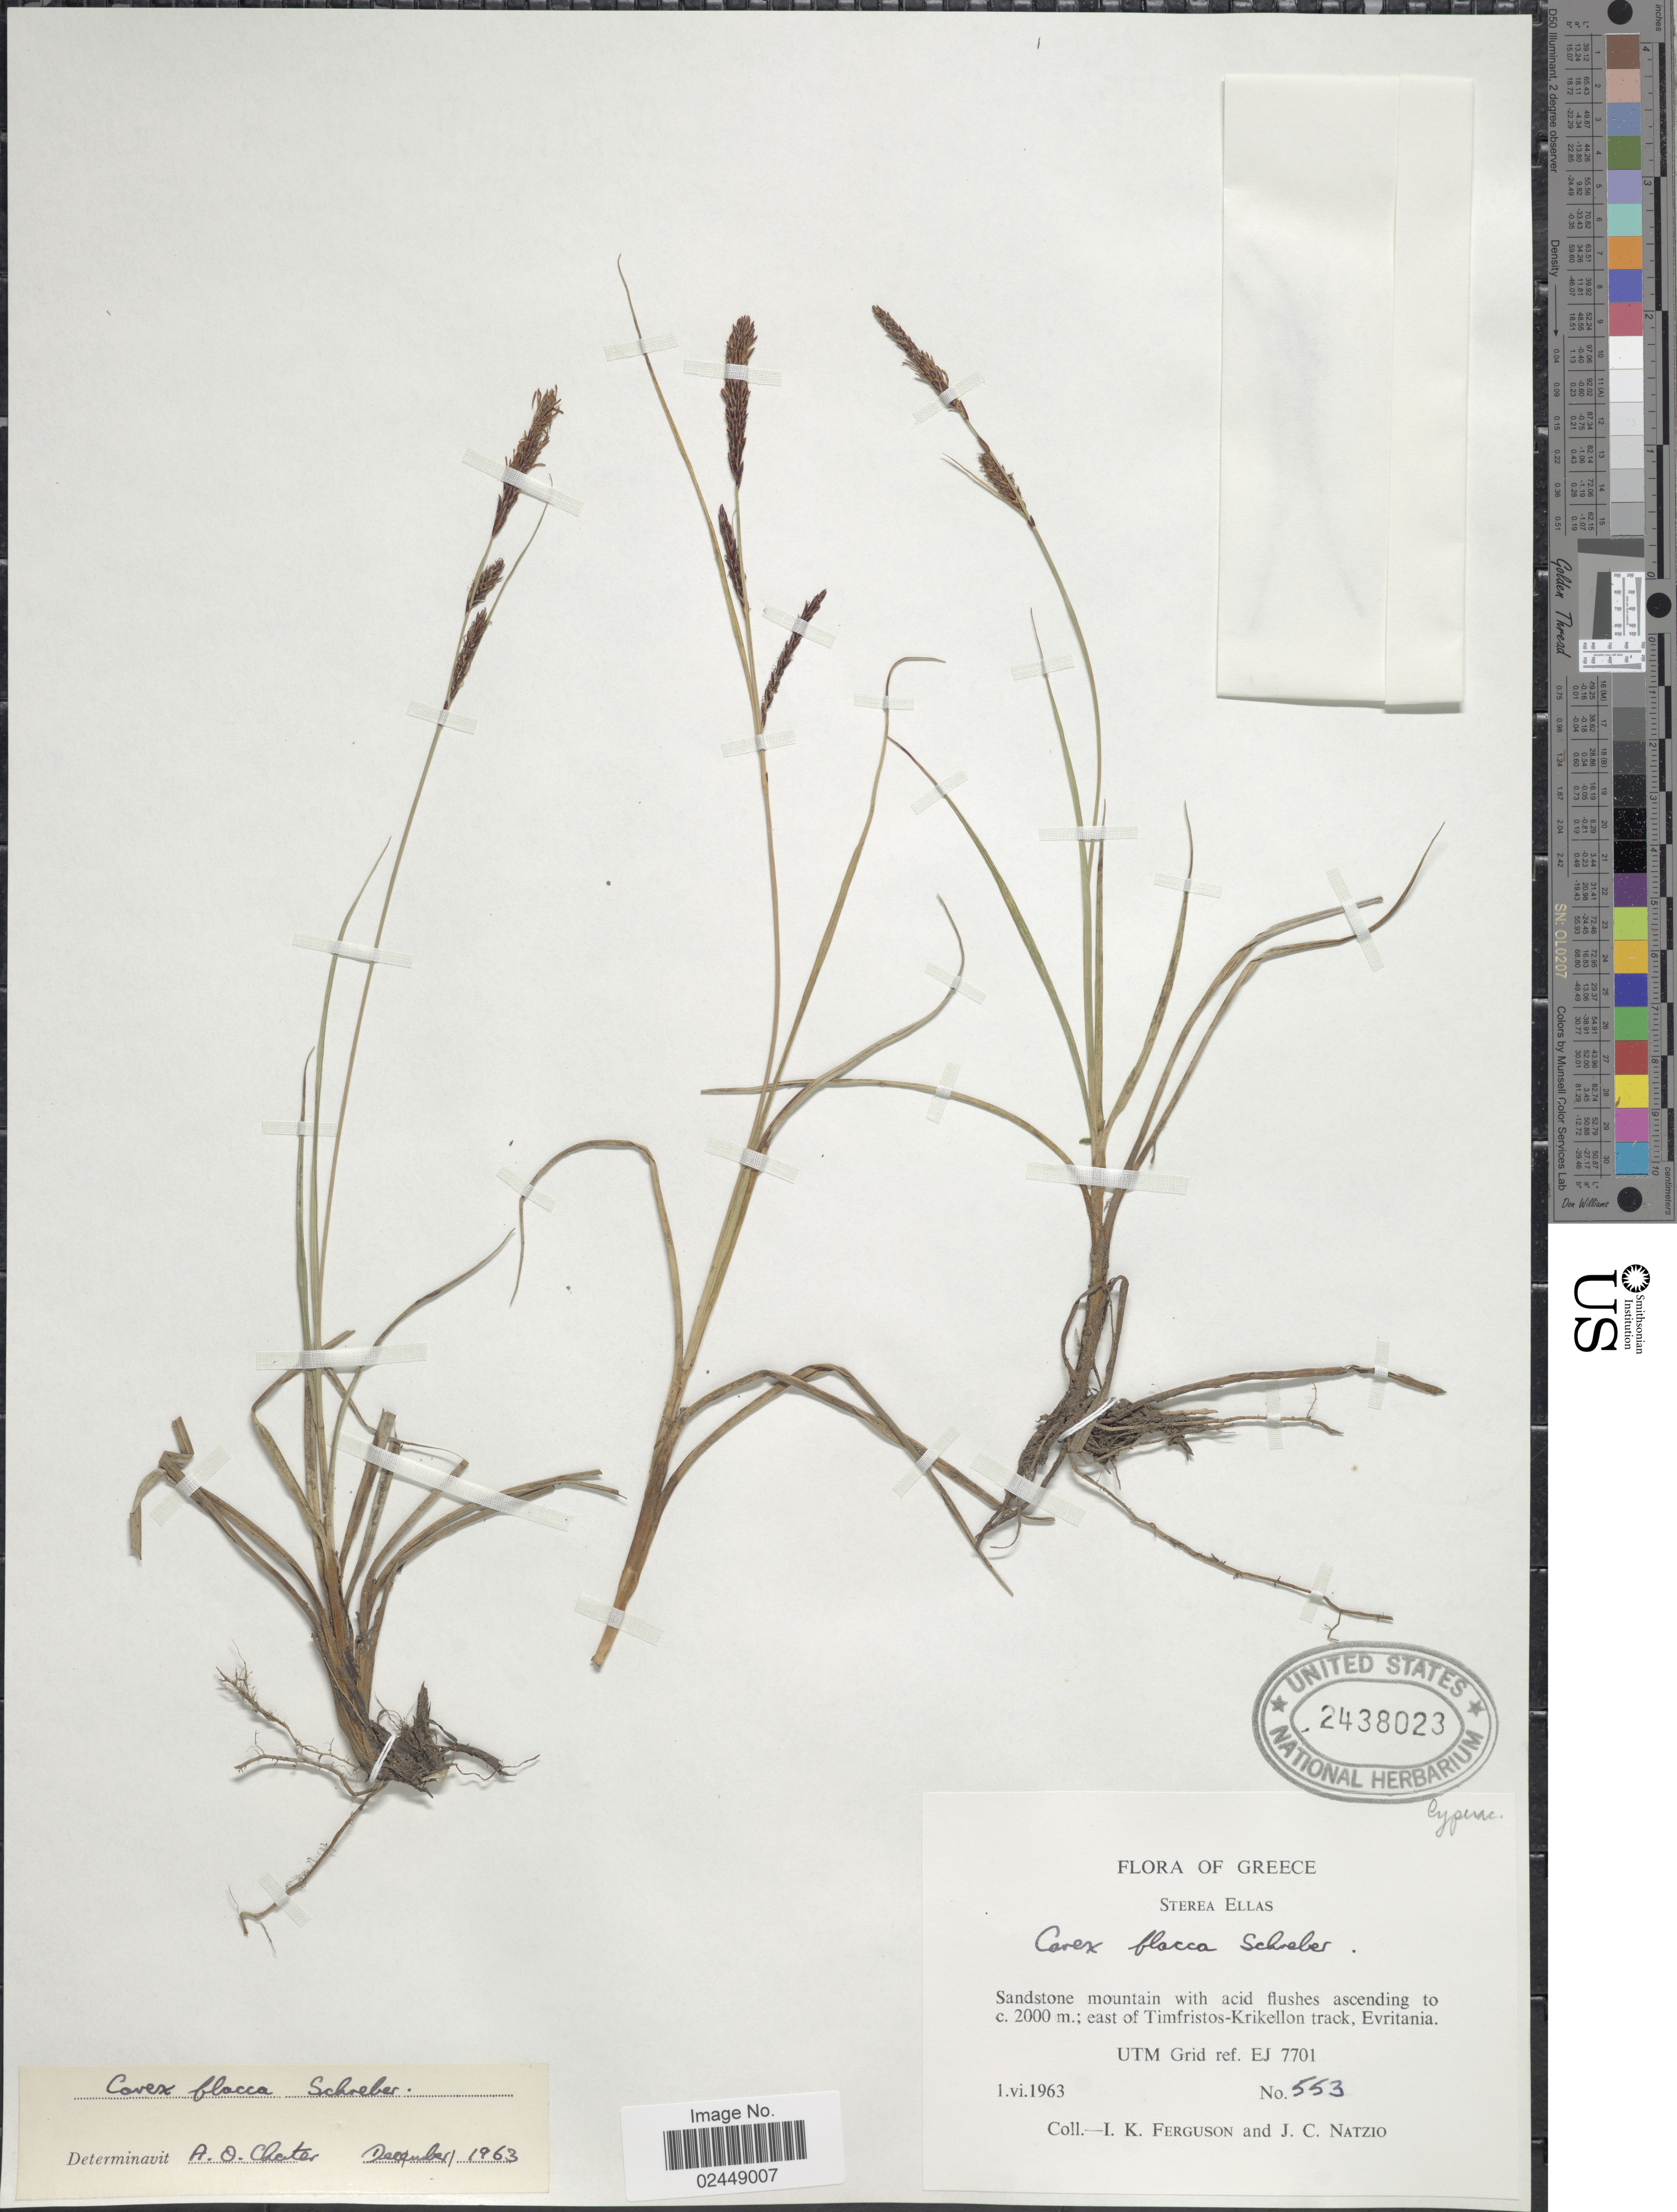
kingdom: Plantae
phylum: Tracheophyta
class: Liliopsida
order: Poales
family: Cyperaceae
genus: Carex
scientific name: Carex flacca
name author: Schreb.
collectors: I. K. Ferguson & J. Natzio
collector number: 553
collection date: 1963-06-01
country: Greece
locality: Sterea Ellas, sandstone mountain with acid flushes ascending, east of Timfristos- Krikellon track, Envritania, UTM Grid ref. EJ 7701 [unsure placement]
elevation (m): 2000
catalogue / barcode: US 2438023